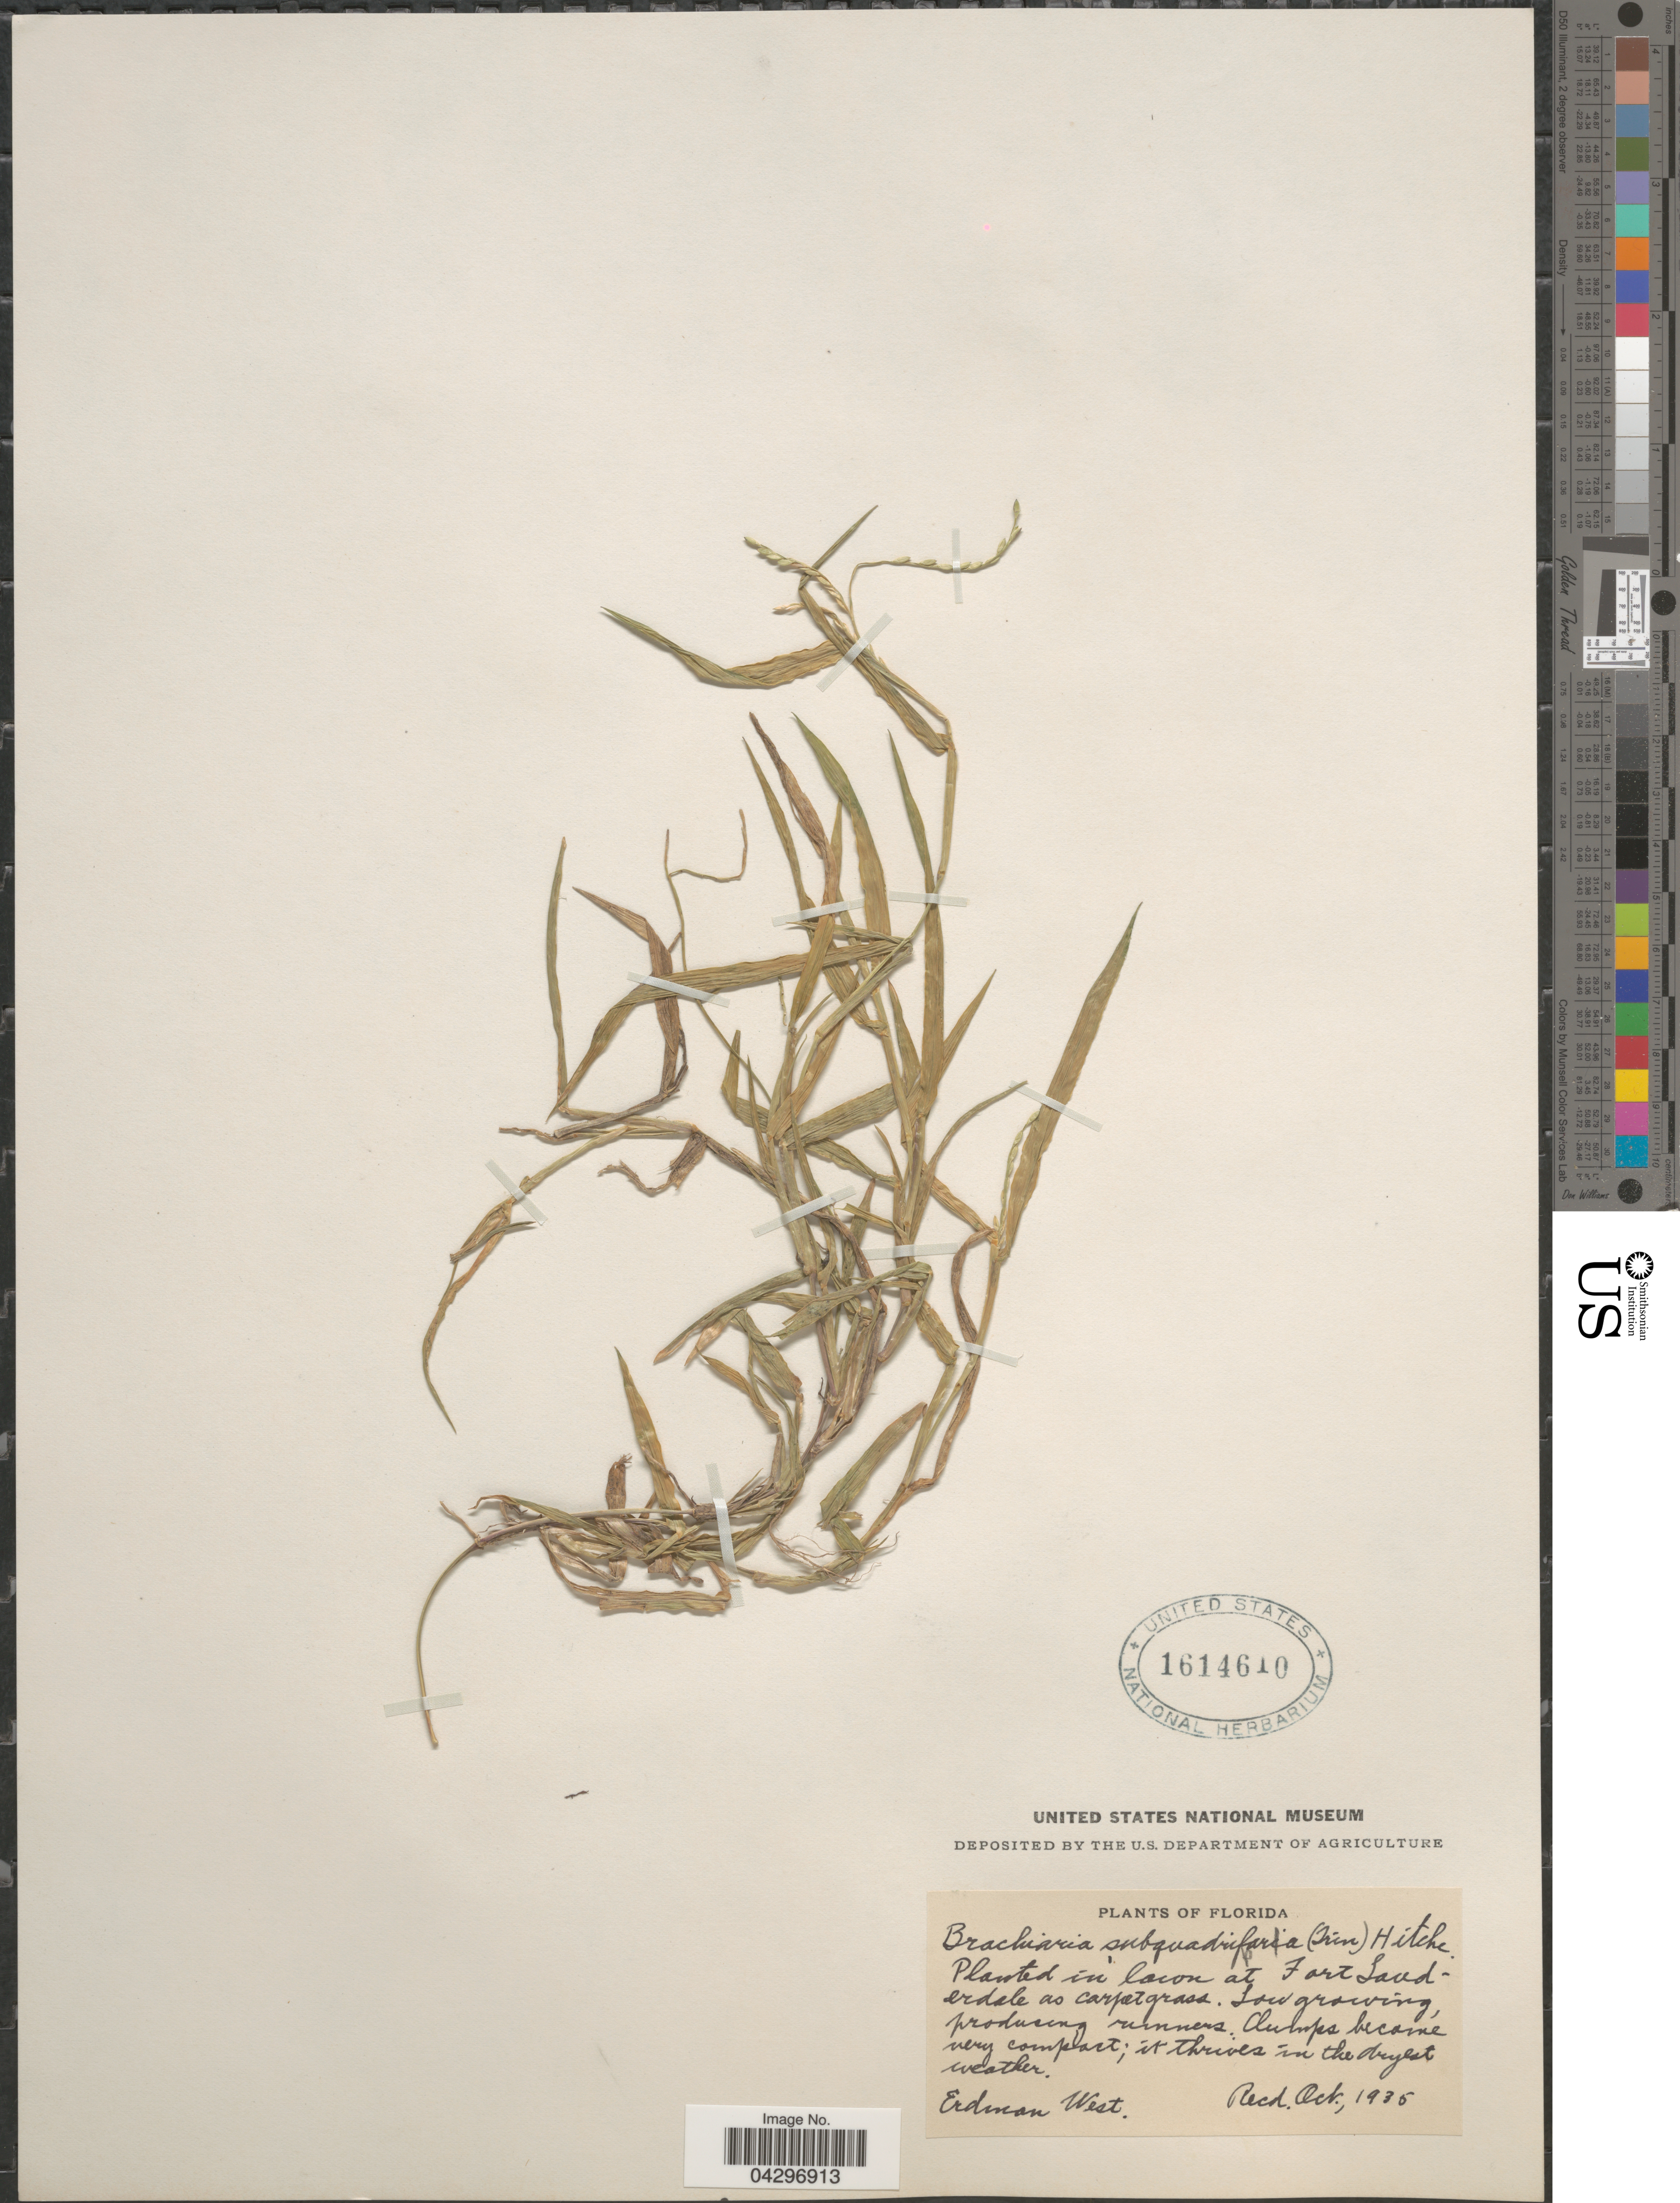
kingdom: Plantae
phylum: Tracheophyta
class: Liliopsida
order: Poales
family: Poaceae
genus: Urochloa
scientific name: Urochloa distachya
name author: (L.) T.Q. Nguyen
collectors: E. West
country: United States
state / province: Florida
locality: In lawn at Fort Lauderdale.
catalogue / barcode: US 1614610